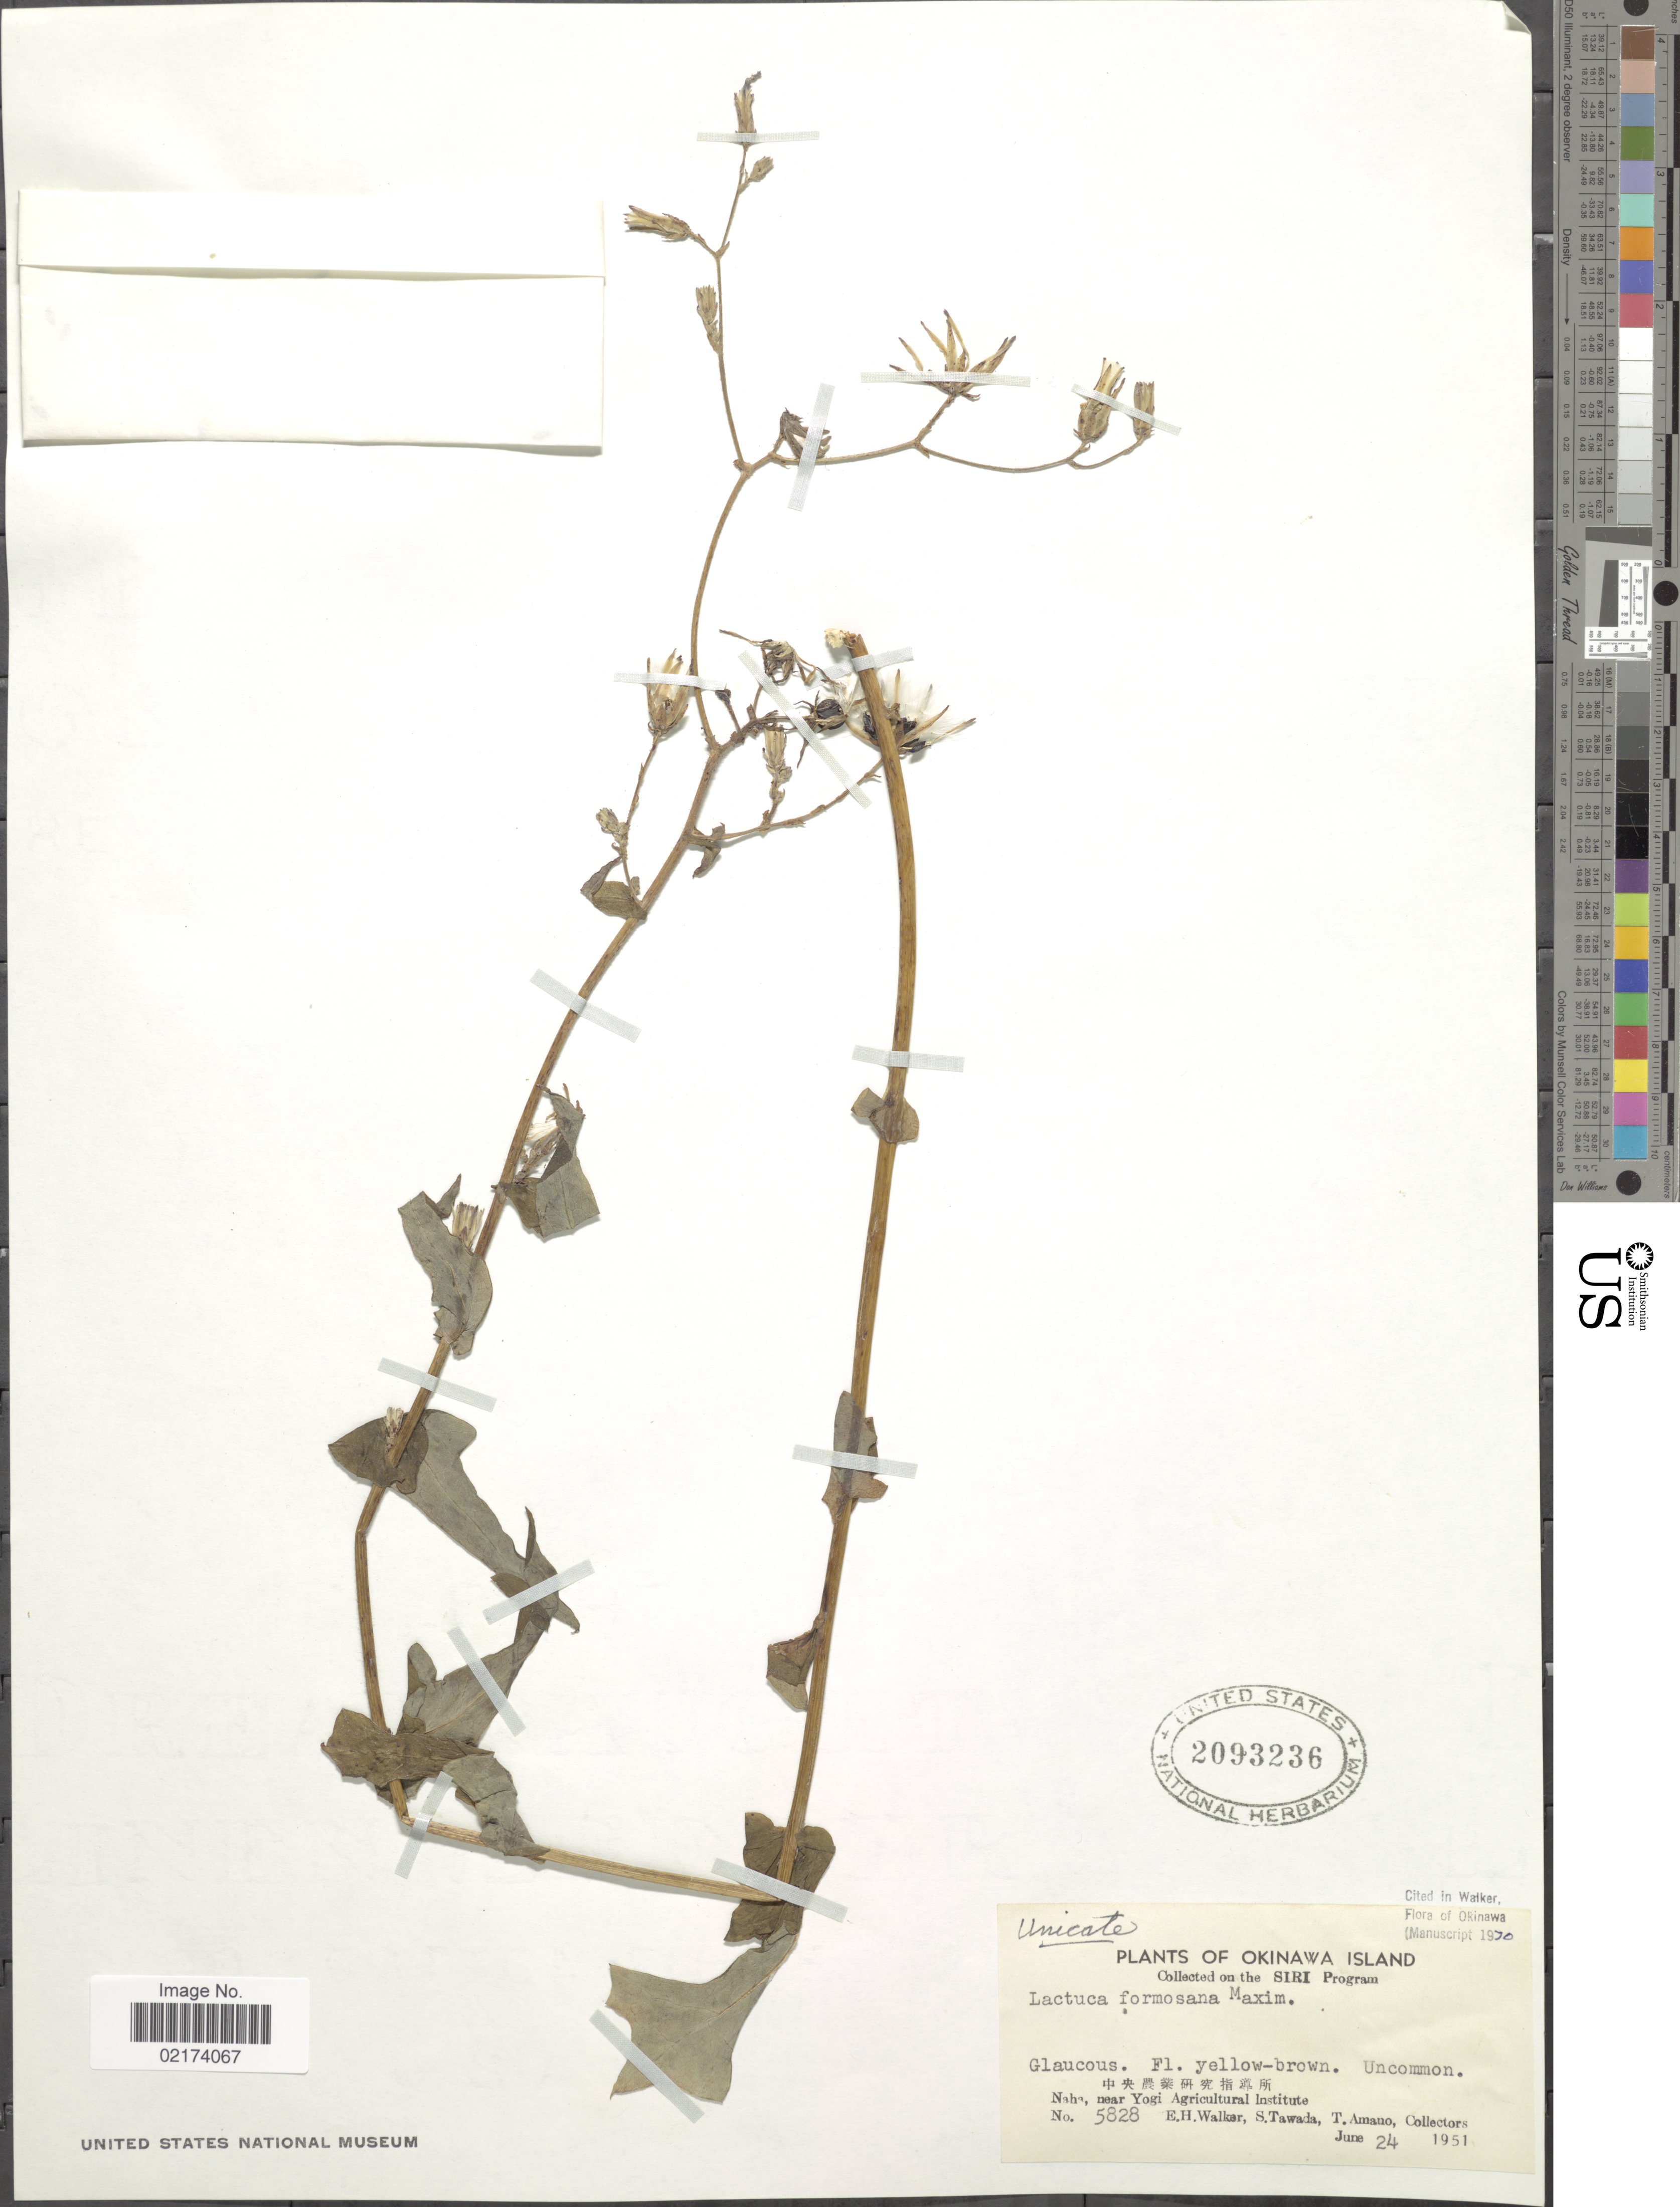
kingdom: Plantae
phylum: Tracheophyta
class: Magnoliopsida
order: Asterales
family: Asteraceae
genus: Lactuca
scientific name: Lactuca formosana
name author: Maxim.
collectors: E. H. Walker, S. Tawada & T. Amano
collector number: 5828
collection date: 1951-06-24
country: Japan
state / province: Okinawa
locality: Okinawa Island, Naha, near Yogi Agricultural Institute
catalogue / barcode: US 2093236